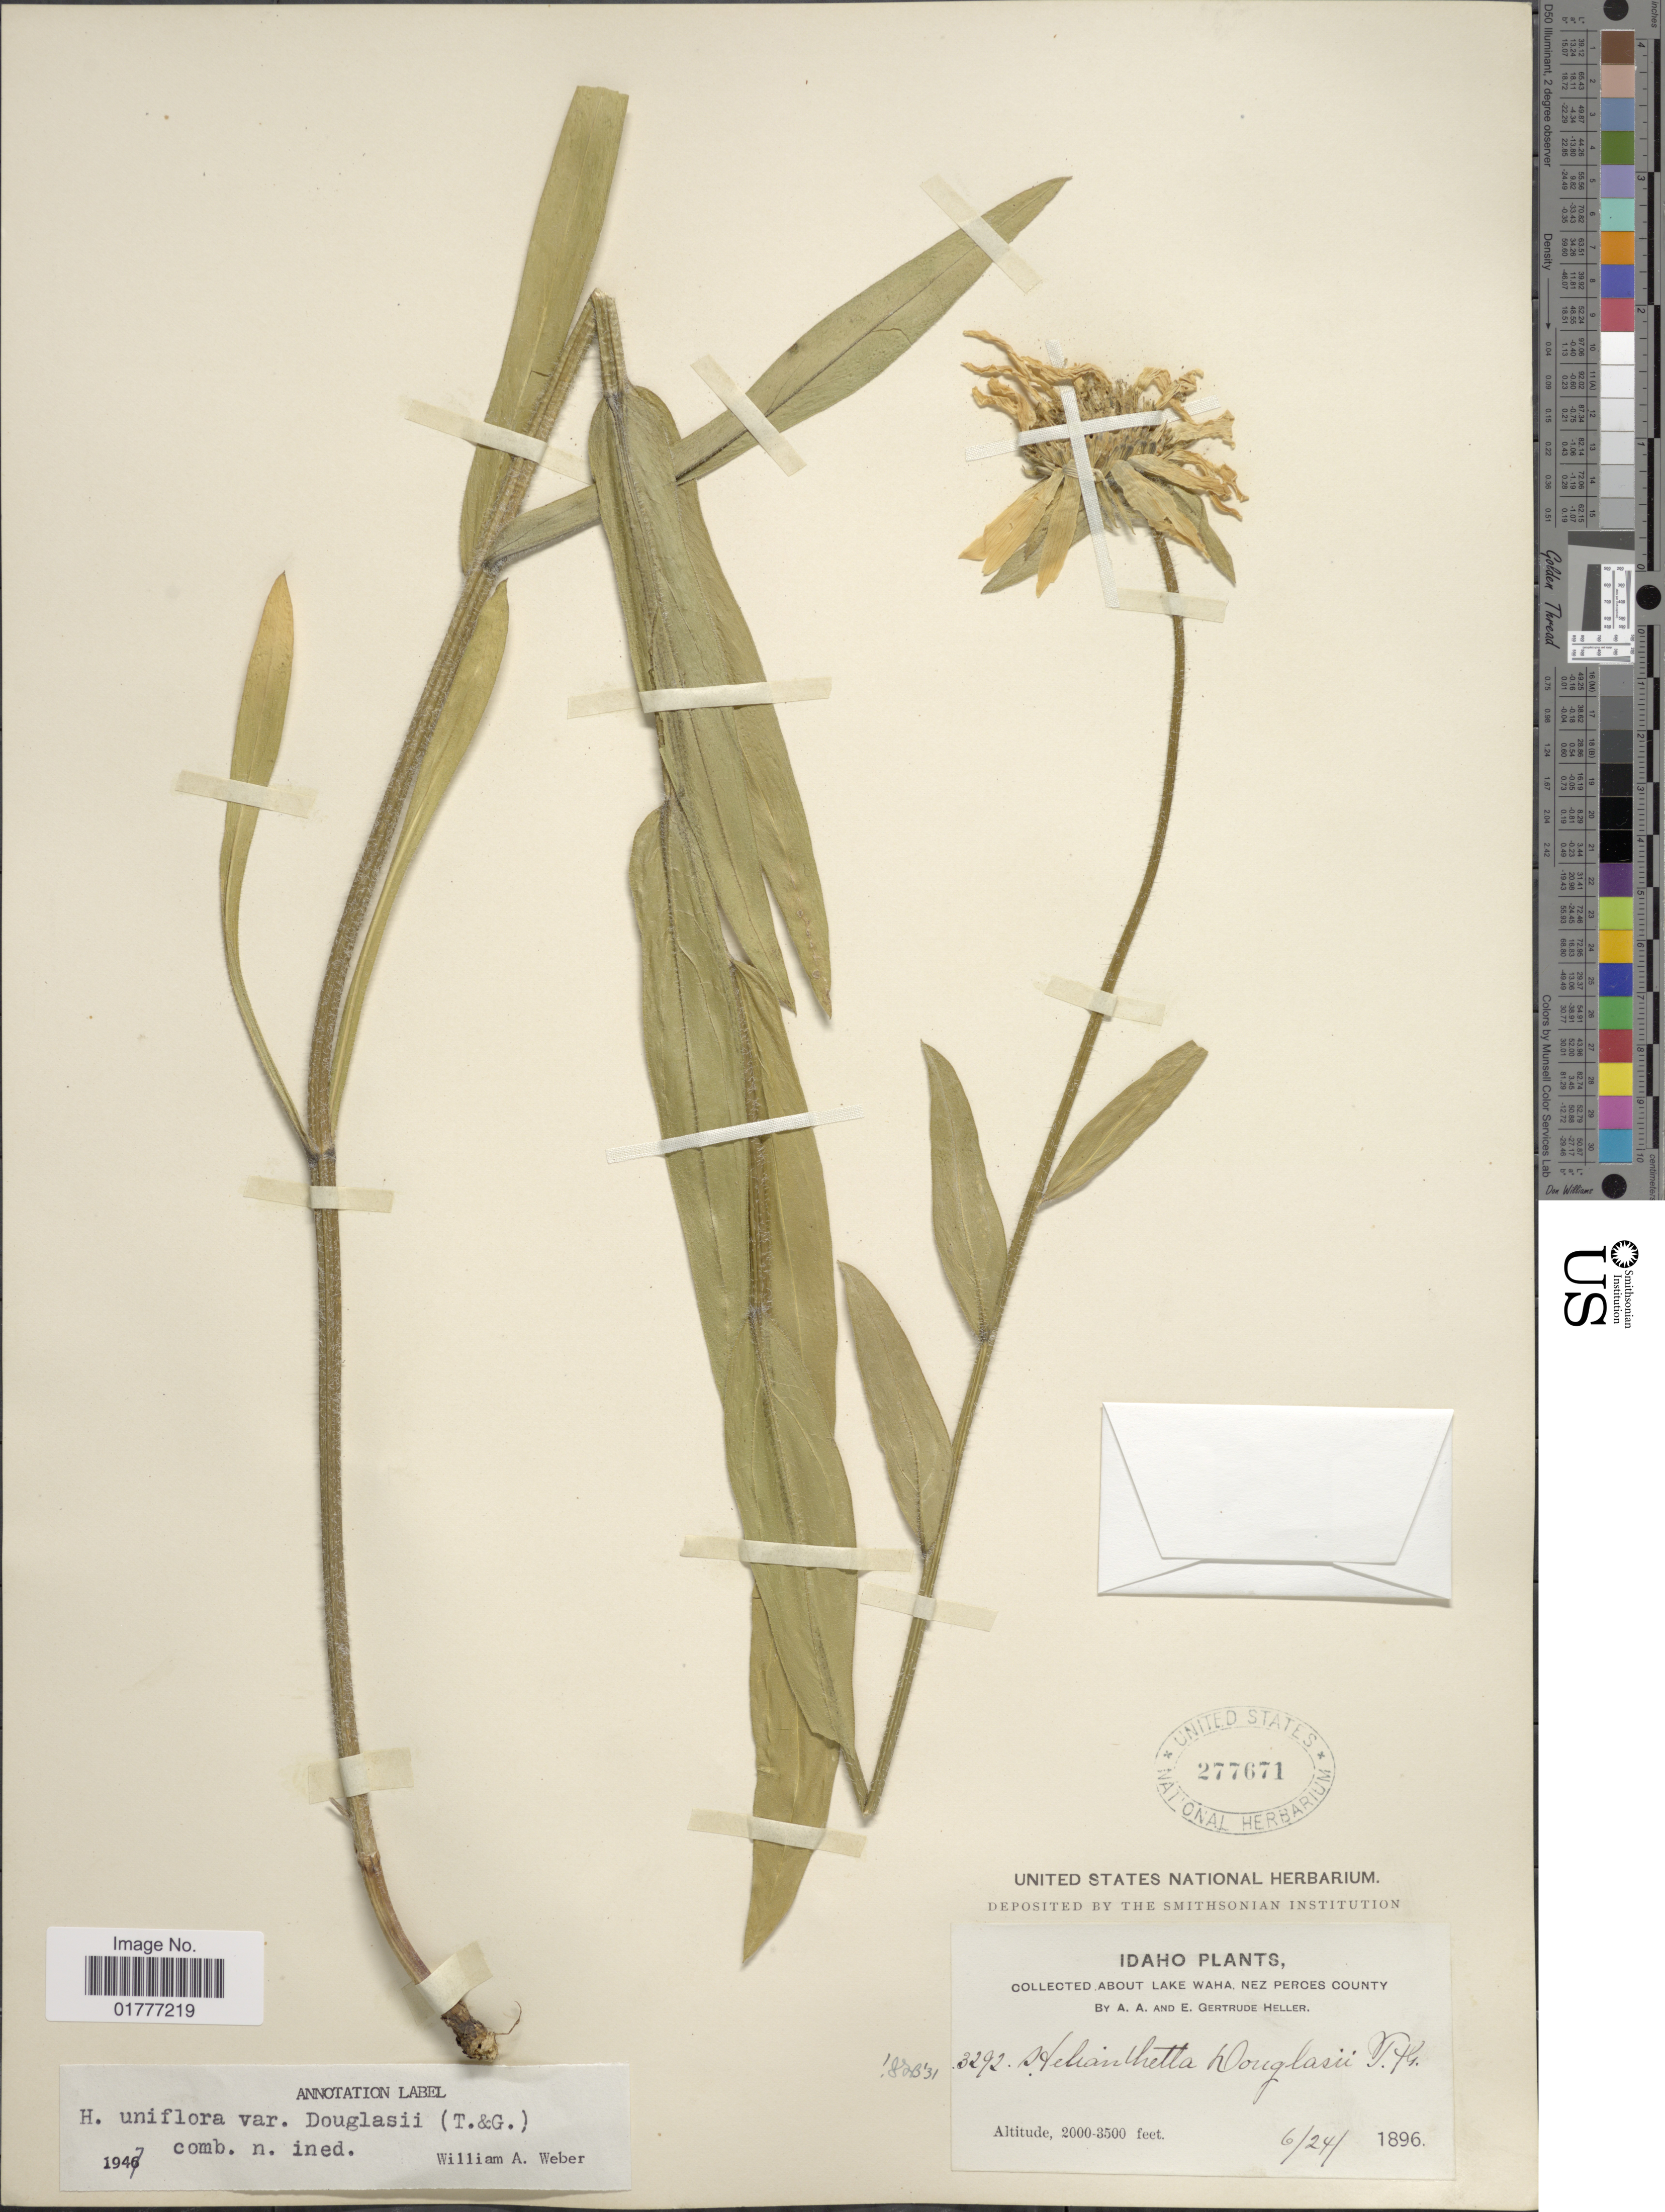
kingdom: Plantae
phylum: Tracheophyta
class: Magnoliopsida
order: Asterales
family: Asteraceae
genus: Helianthella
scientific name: Helianthella douglasii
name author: Torr. & A. Gray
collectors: A. A. Heller & E. G. Heller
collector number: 3292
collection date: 1896-06-24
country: United States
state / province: Idaho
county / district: Nez Perce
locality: About Lake Waha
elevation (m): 610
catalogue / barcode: US 277671